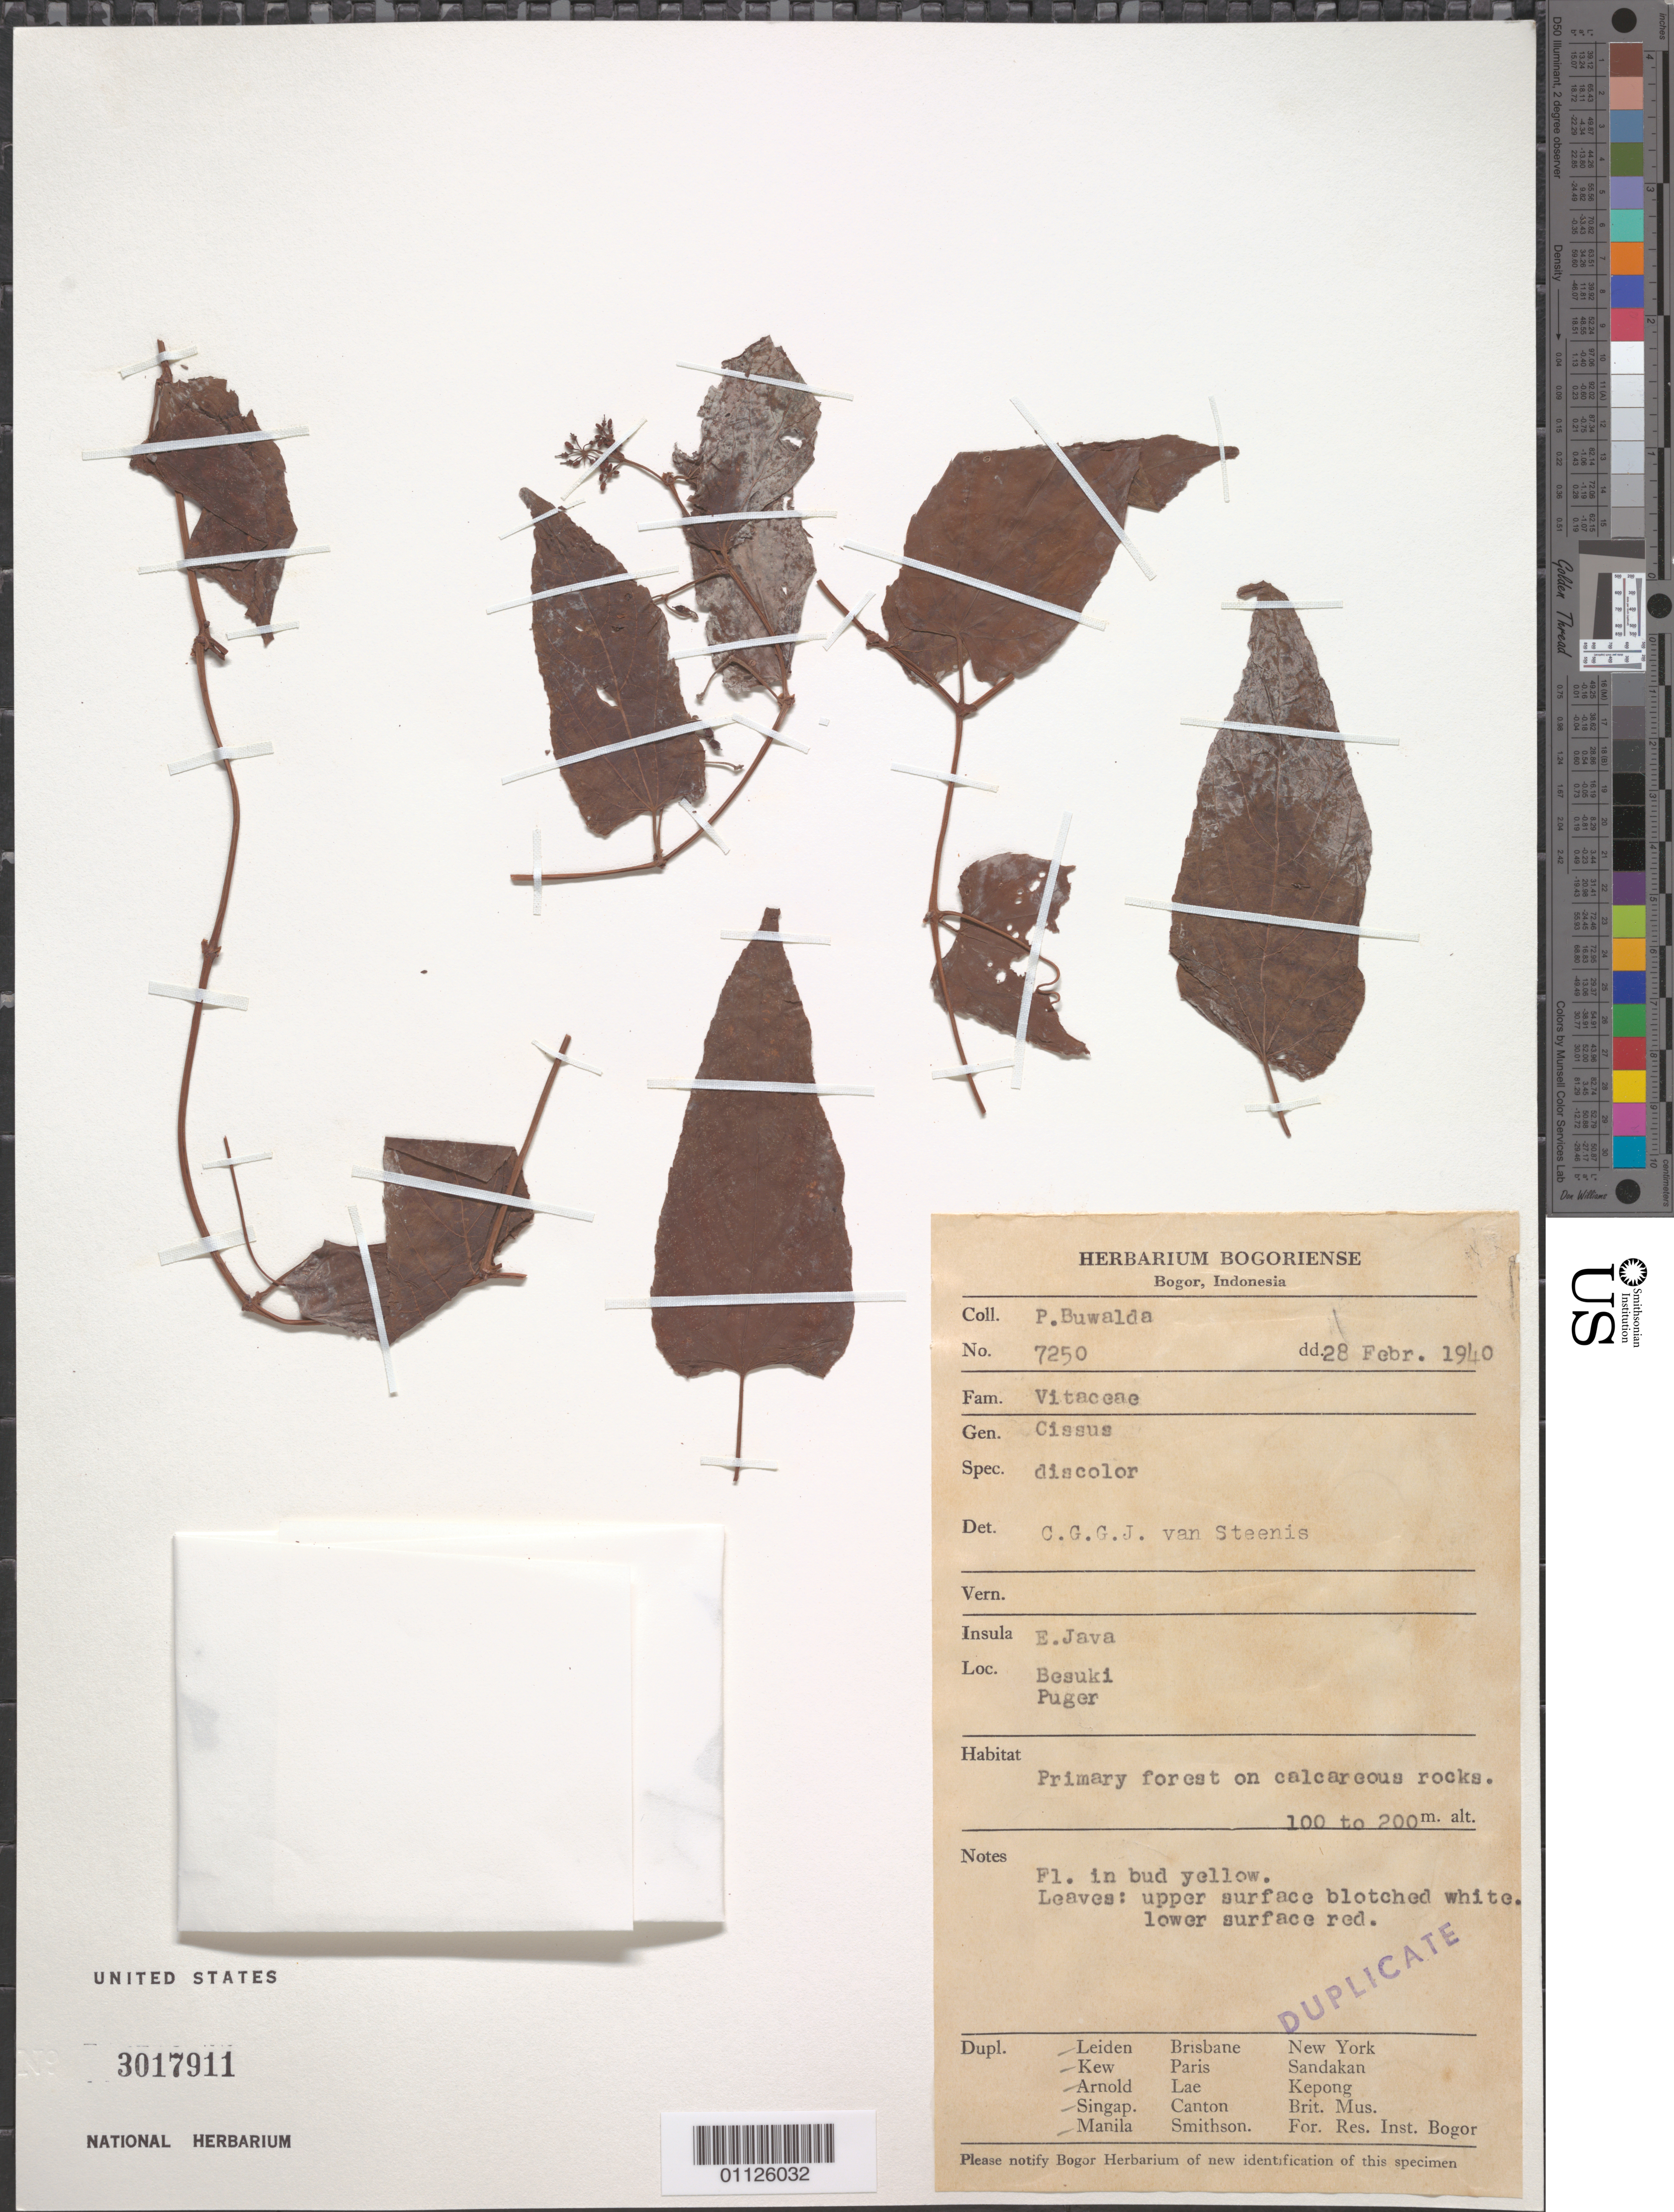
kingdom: Plantae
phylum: Tracheophyta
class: Magnoliopsida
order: Vitales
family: Vitaceae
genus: Cissus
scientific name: Cissus discolor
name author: Blume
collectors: P. Buwalda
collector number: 7250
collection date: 1940-02-28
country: Indonesia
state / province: Java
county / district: Jawa Barat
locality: Bogor.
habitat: Primary forest on calcareous rocks.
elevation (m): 100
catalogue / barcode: US 3017911